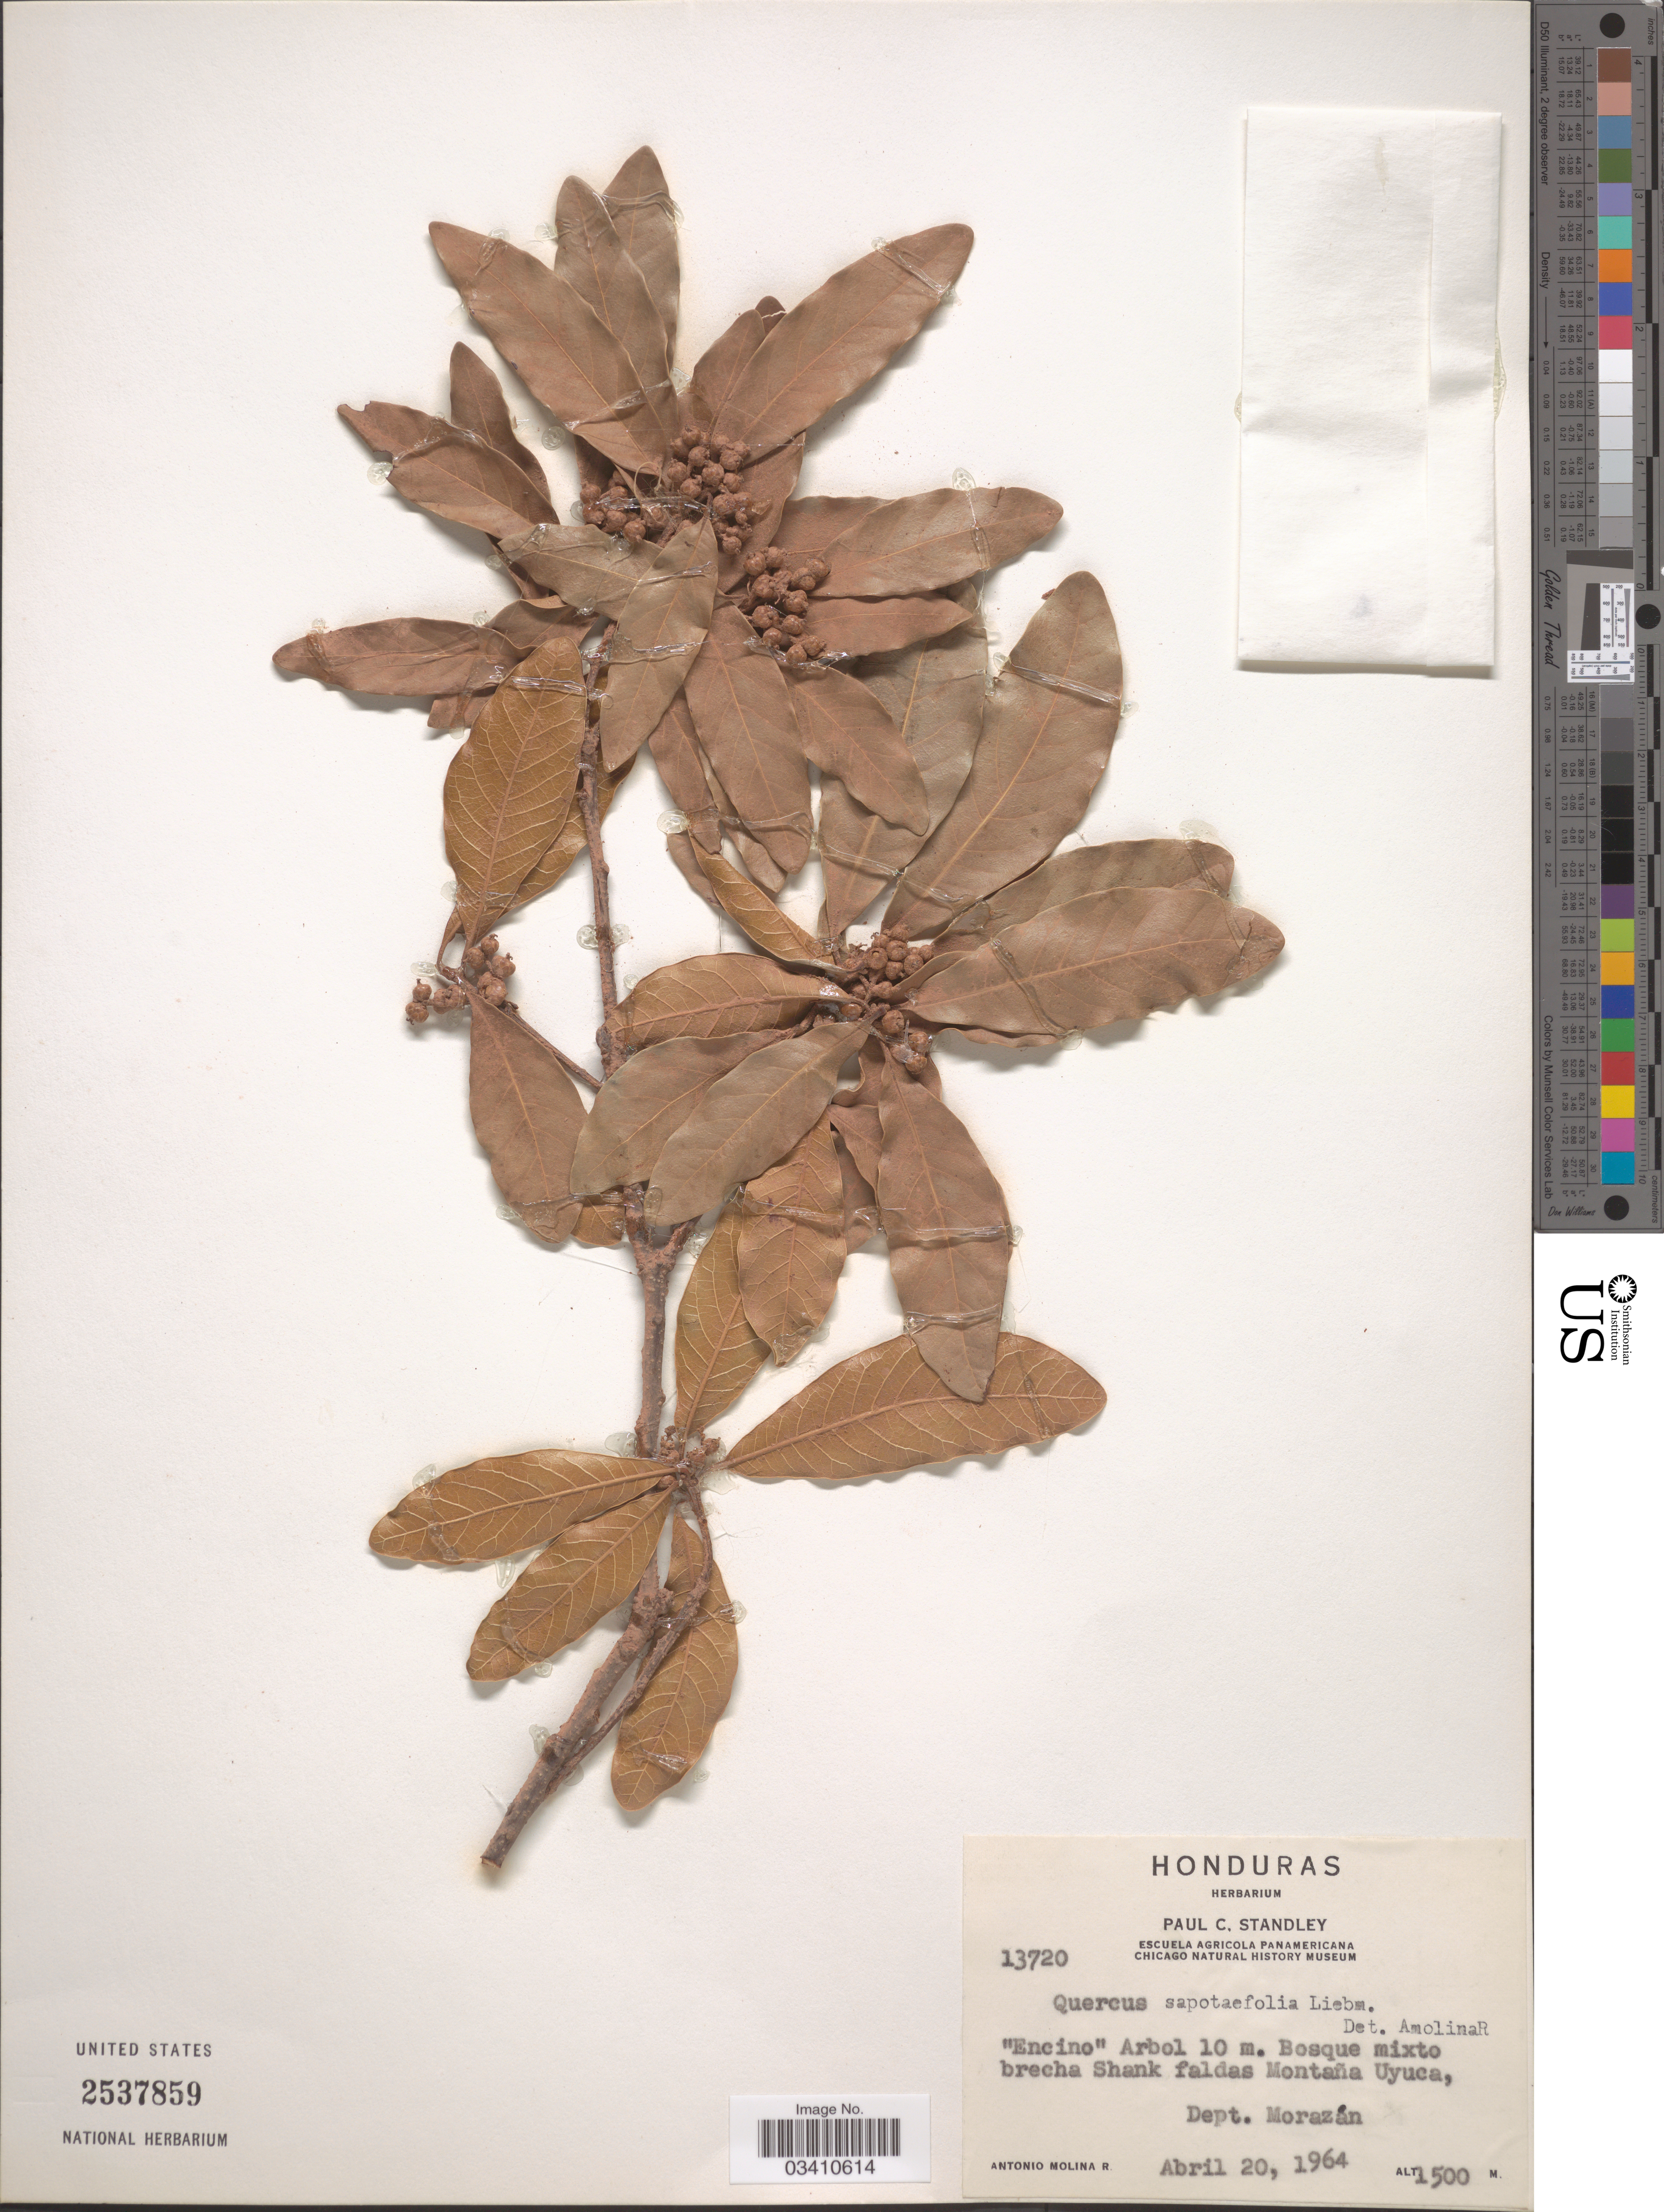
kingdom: Plantae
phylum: Tracheophyta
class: Magnoliopsida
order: Fagales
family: Fagaceae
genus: Quercus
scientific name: Quercus sapotaefolia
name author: Liebm.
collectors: A. Molina R.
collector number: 13720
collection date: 1964-04-20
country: Honduras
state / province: Fco. Morazán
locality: Bosque mixto de brecha Shank faldas Montaña Uyuca. Dept. Morazán.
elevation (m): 1500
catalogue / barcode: US 2537859